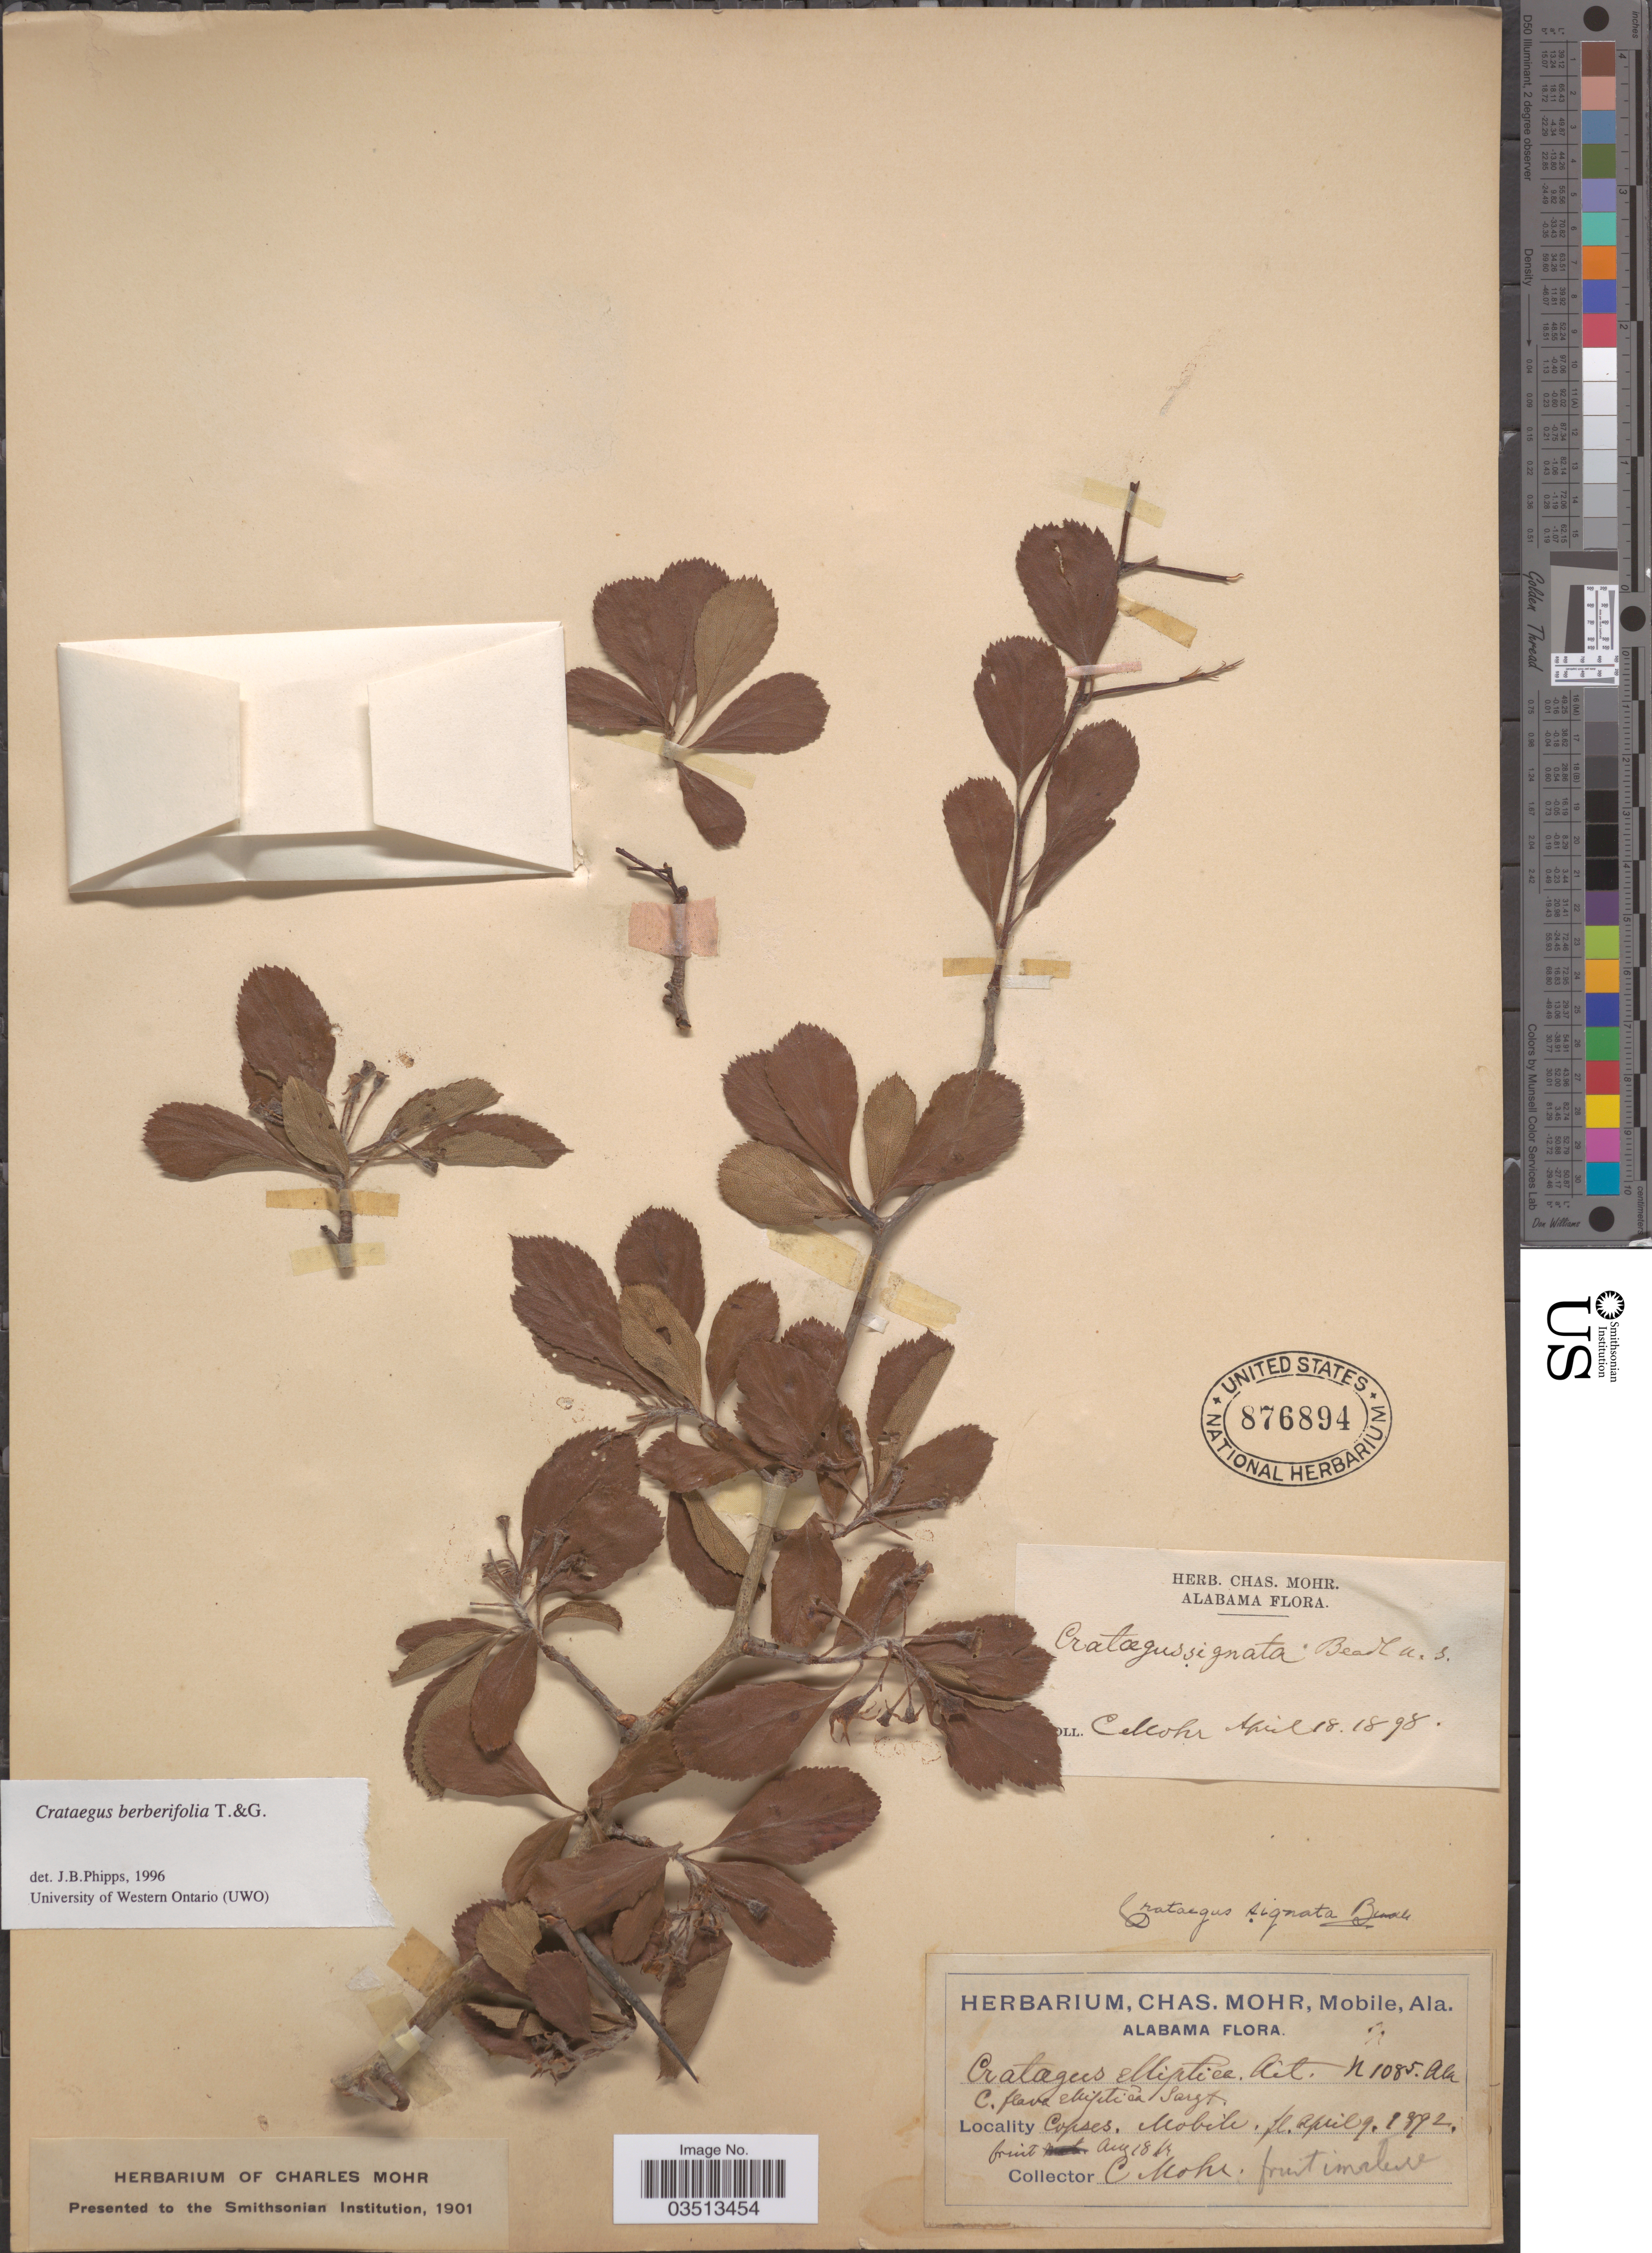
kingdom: Plantae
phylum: Tracheophyta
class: Magnoliopsida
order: Rosales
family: Rosaceae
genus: Crataegus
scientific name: Crataegus berberifolia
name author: Torr. & A. Gray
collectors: Mohr, C. T. (herbarium)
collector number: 1085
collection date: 1892-04-09/1892-08-18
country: United States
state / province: Alabama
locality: Copses, Mobile.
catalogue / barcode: US 876894